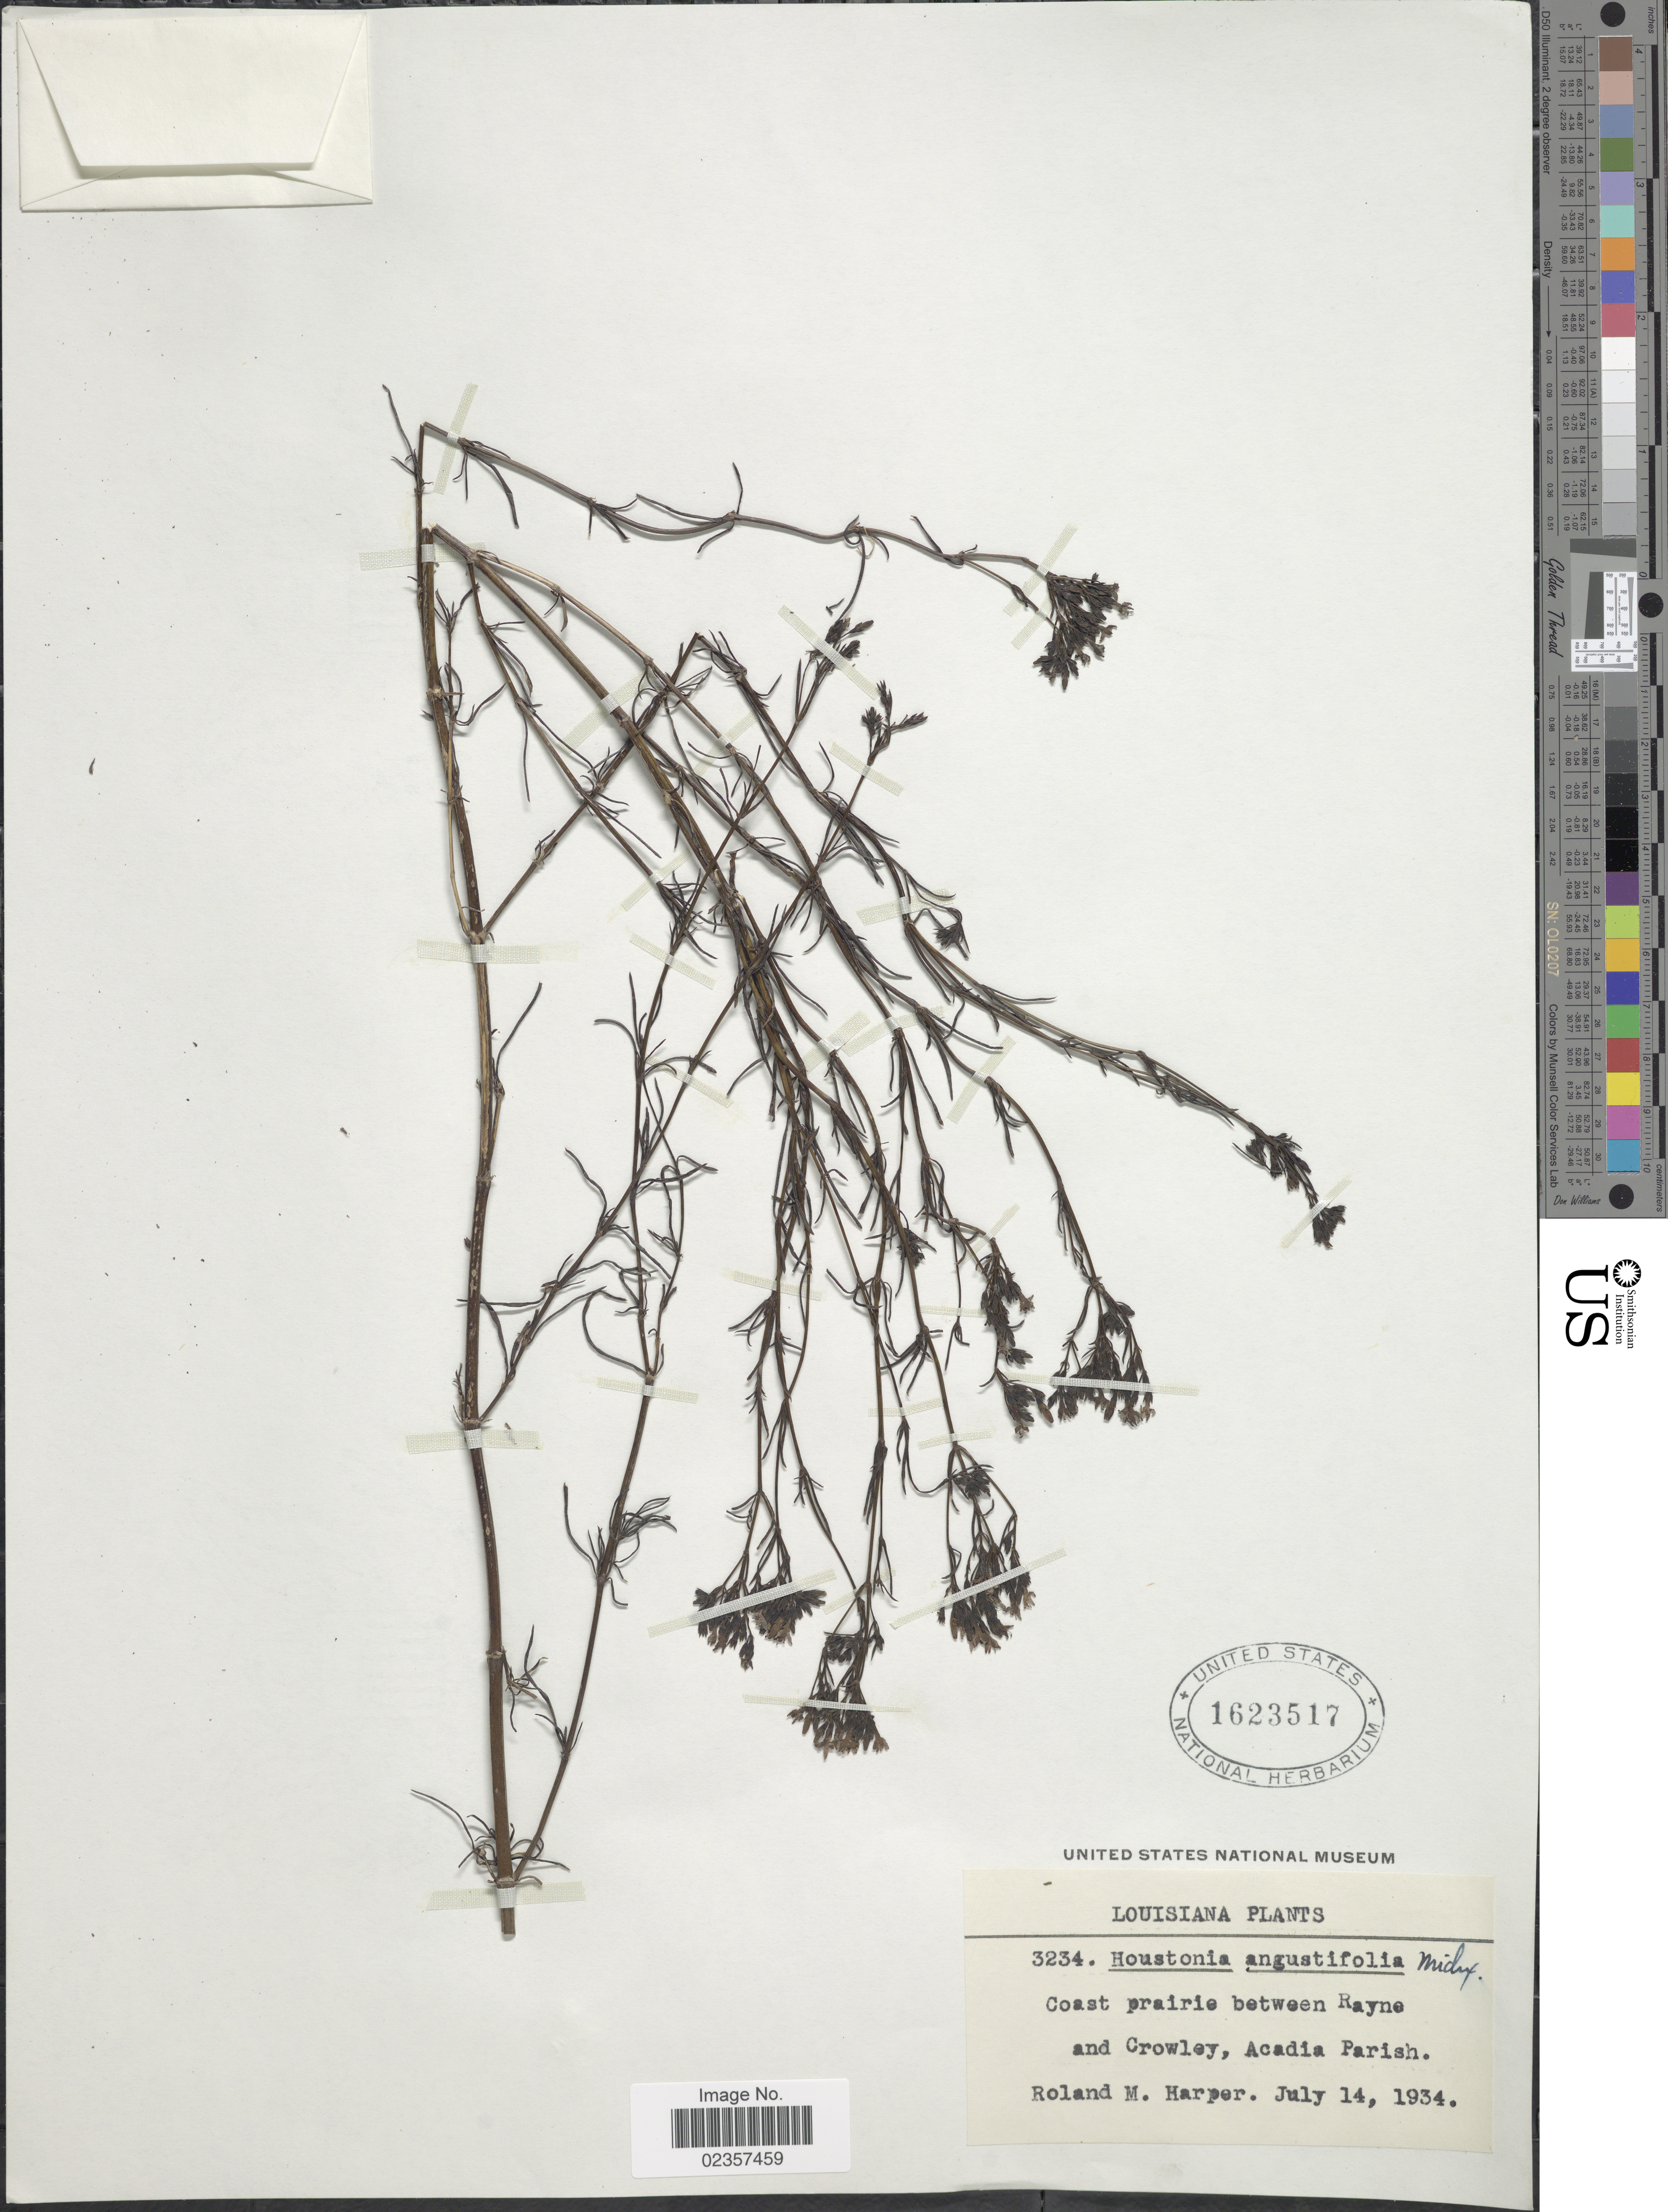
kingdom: Plantae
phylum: Tracheophyta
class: Magnoliopsida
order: Gentianales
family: Rubiaceae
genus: Houstonia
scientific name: Houstonia nigricans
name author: (Lam.) Fernald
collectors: R. M. Harper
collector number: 3234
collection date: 1934-07-14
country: United States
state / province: Louisiana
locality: Between Rayne and Crowley, Acadia Parish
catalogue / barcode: US 1623517